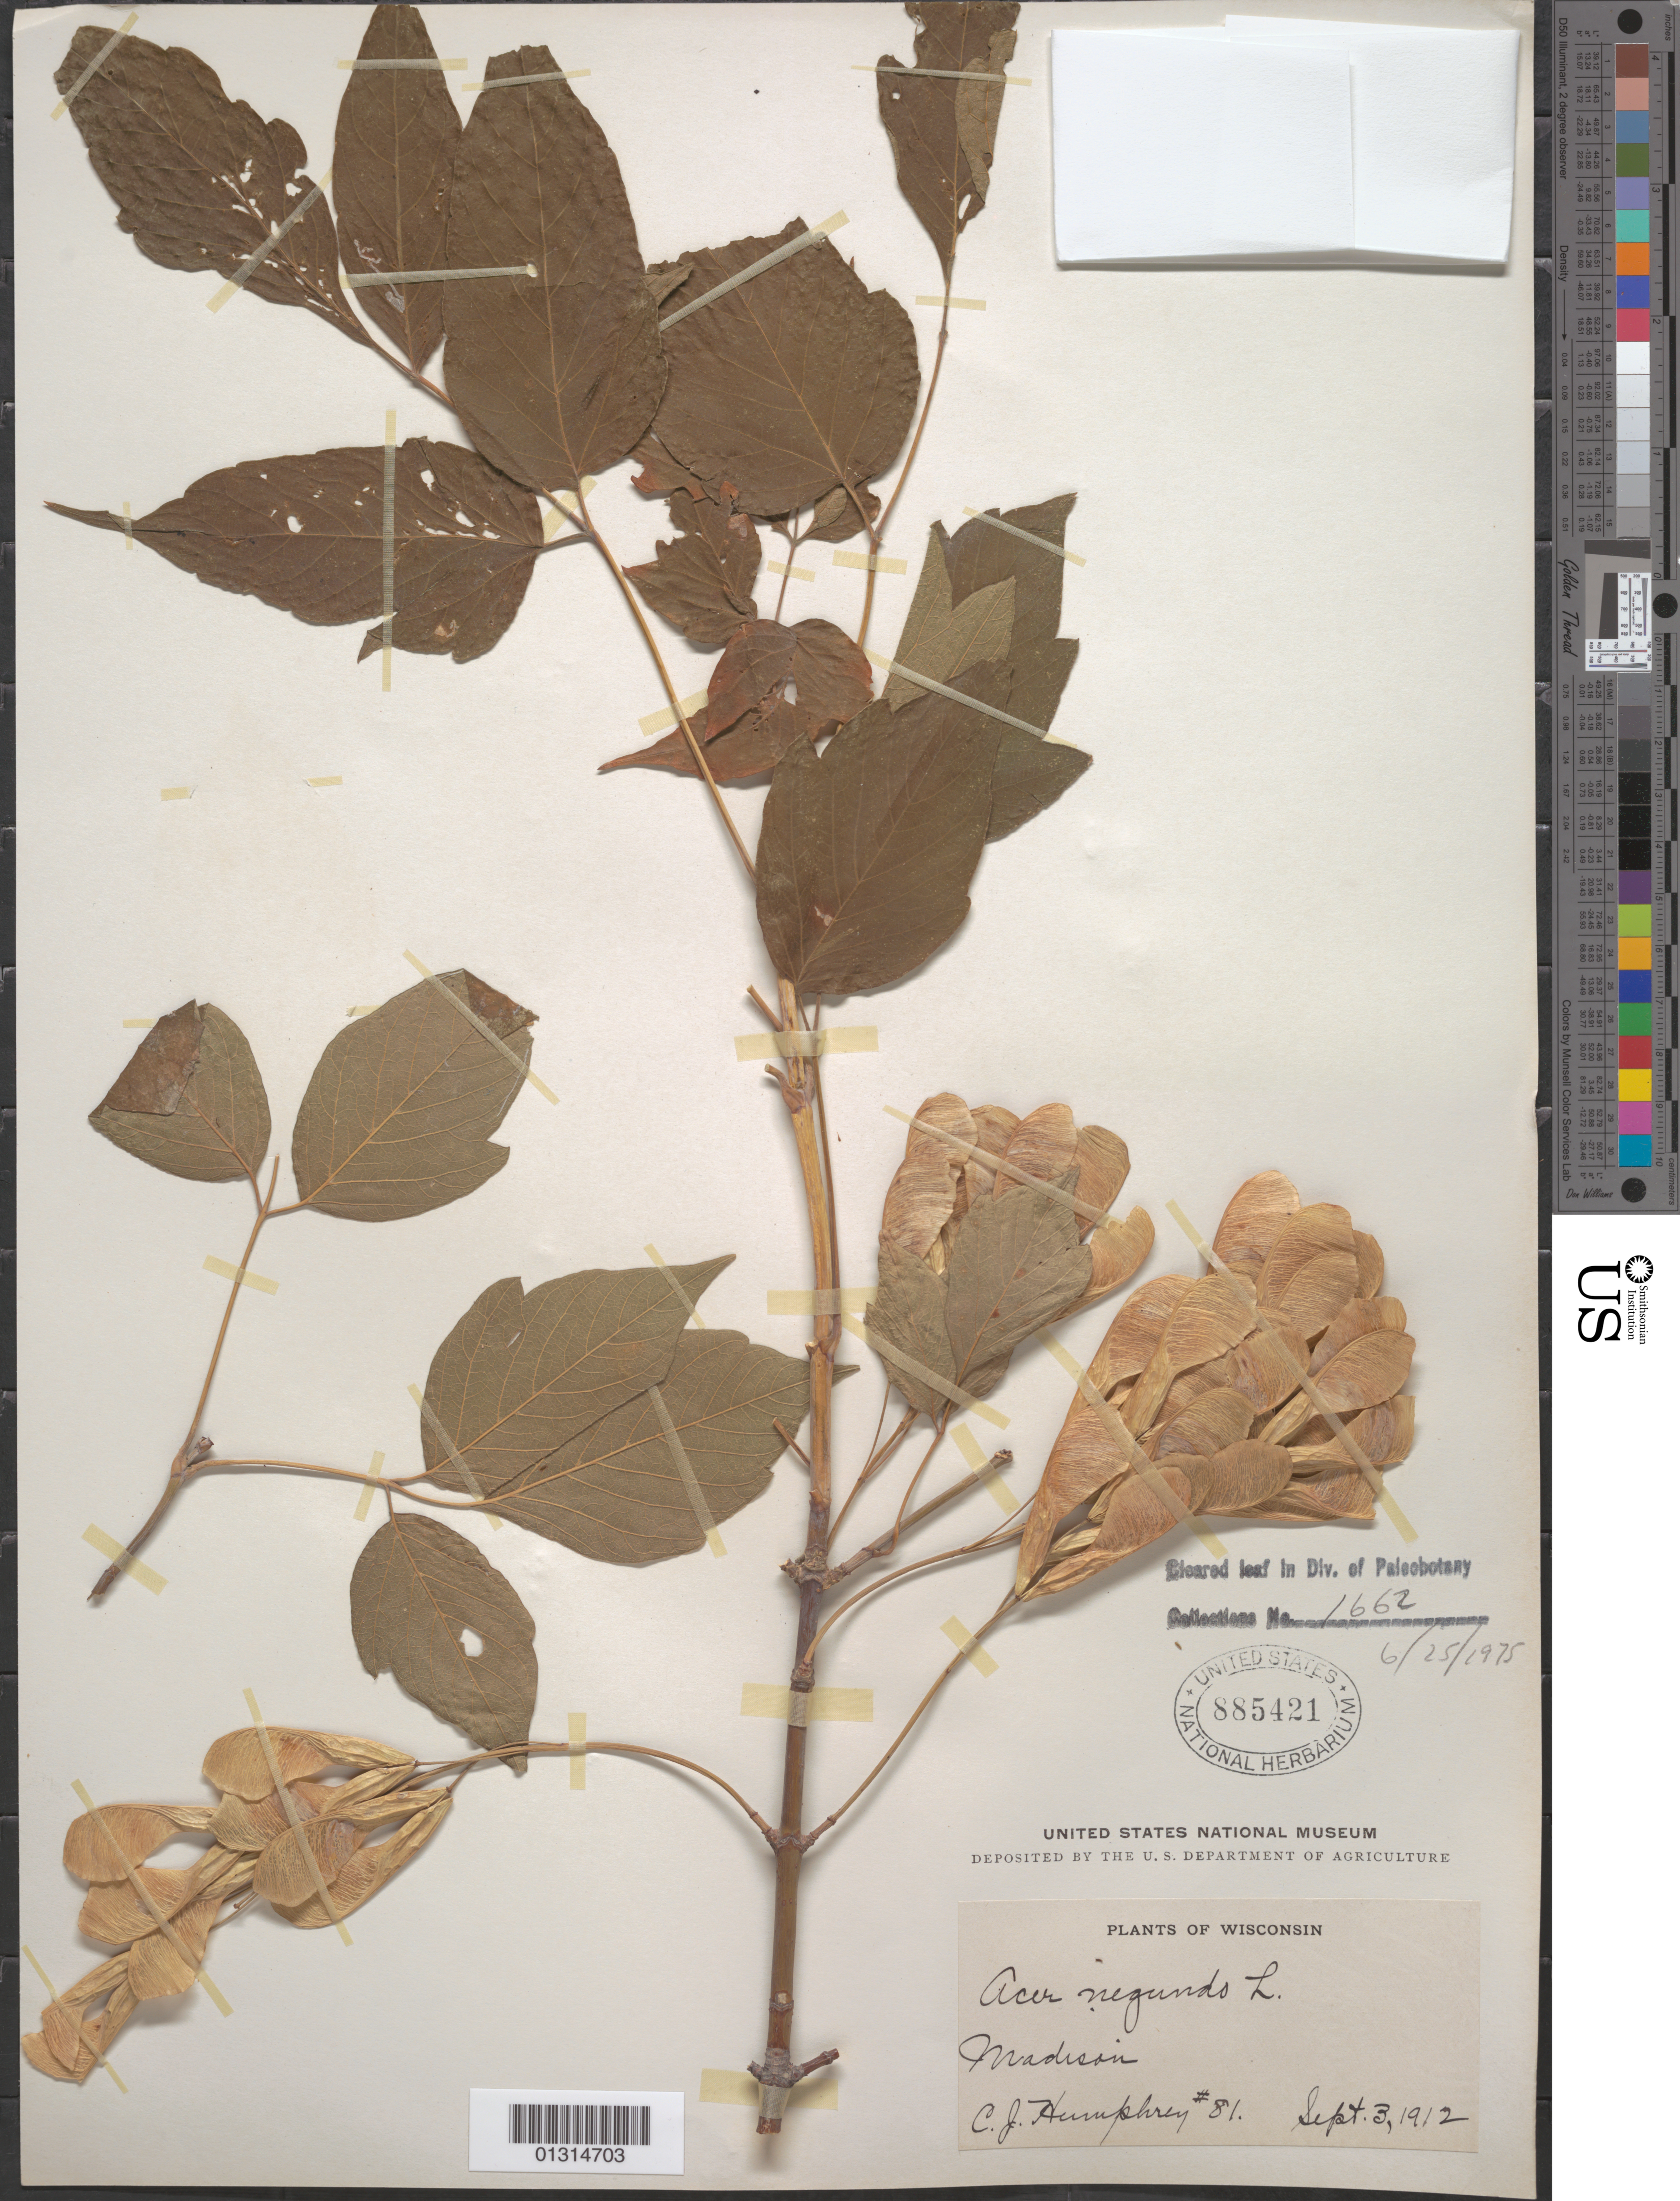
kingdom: Plantae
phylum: Tracheophyta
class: Magnoliopsida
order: Sapindales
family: Sapindaceae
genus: Acer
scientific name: Acer negundo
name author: L.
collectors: C. Humphrey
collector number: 81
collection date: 1912-09-03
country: United States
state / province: Wisconsin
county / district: Dane County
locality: Madison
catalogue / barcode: US 885421